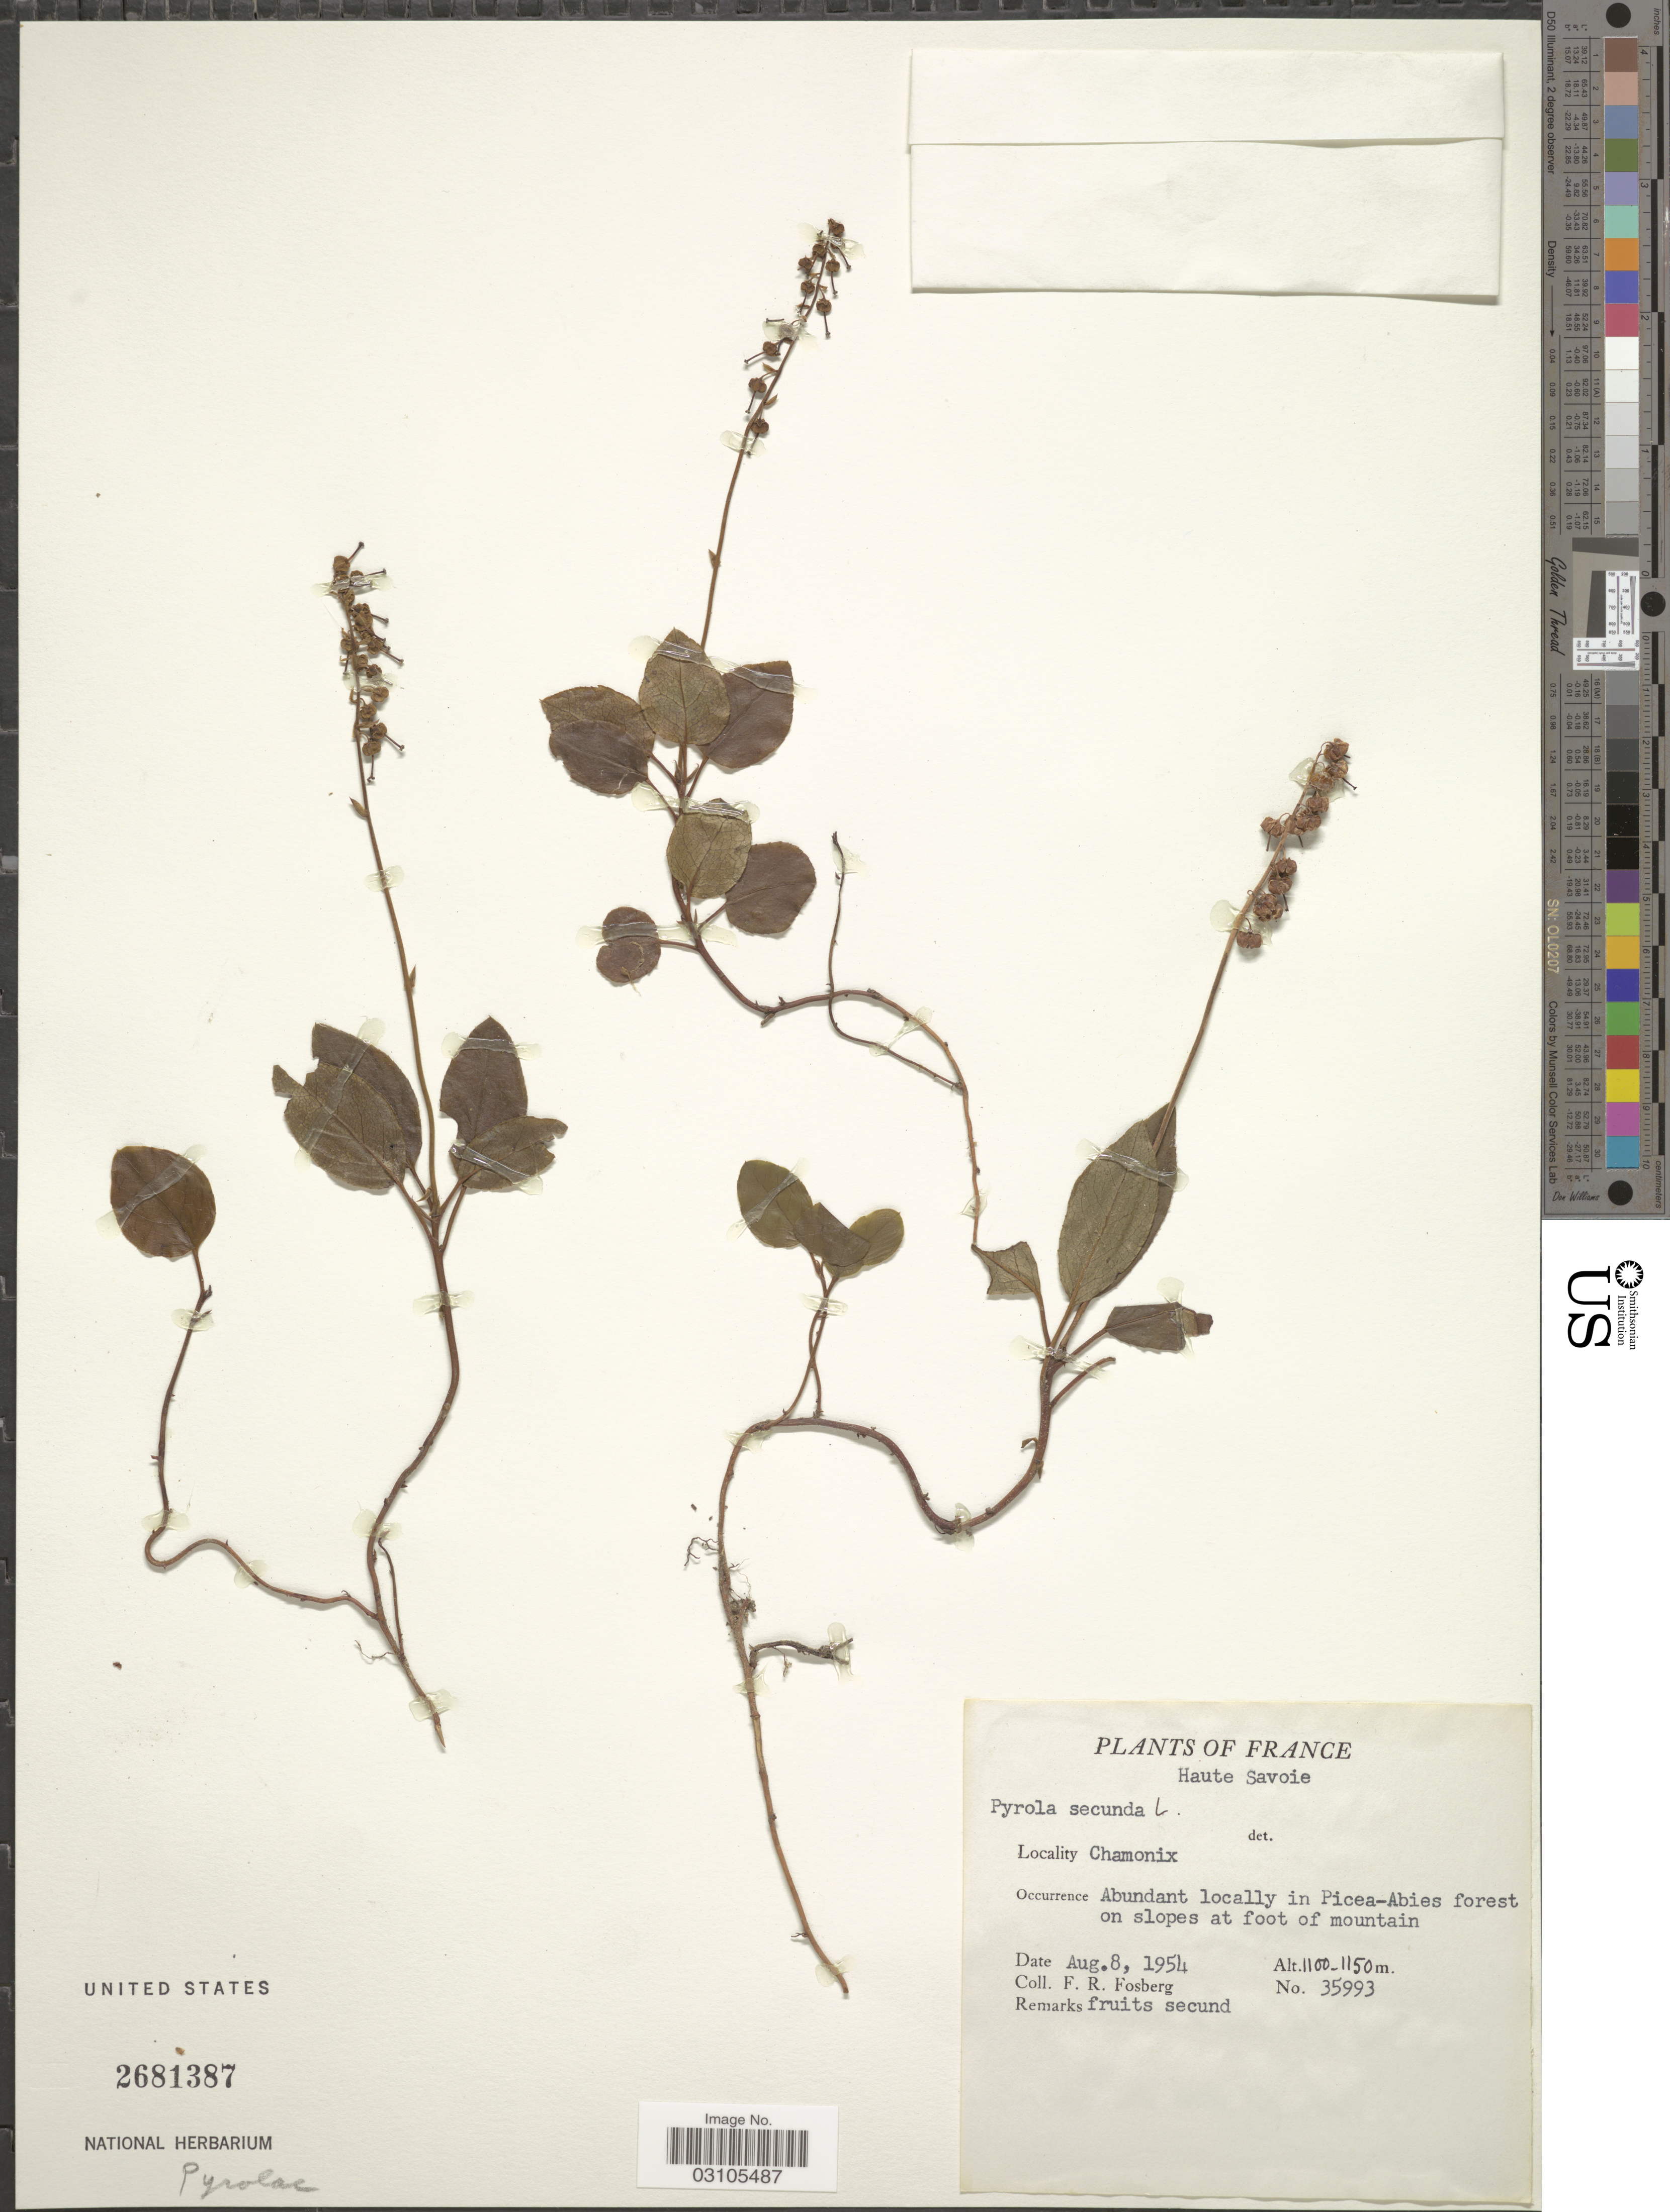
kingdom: Plantae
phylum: Tracheophyta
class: Magnoliopsida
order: Ericales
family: Ericaceae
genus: Orthilia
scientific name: Orthilia secunda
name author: (L.) House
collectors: F. R. Fosberg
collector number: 35993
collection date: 1954-08-08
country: France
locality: Haute Savoie. Chamonix.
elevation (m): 1100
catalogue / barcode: US 2681387